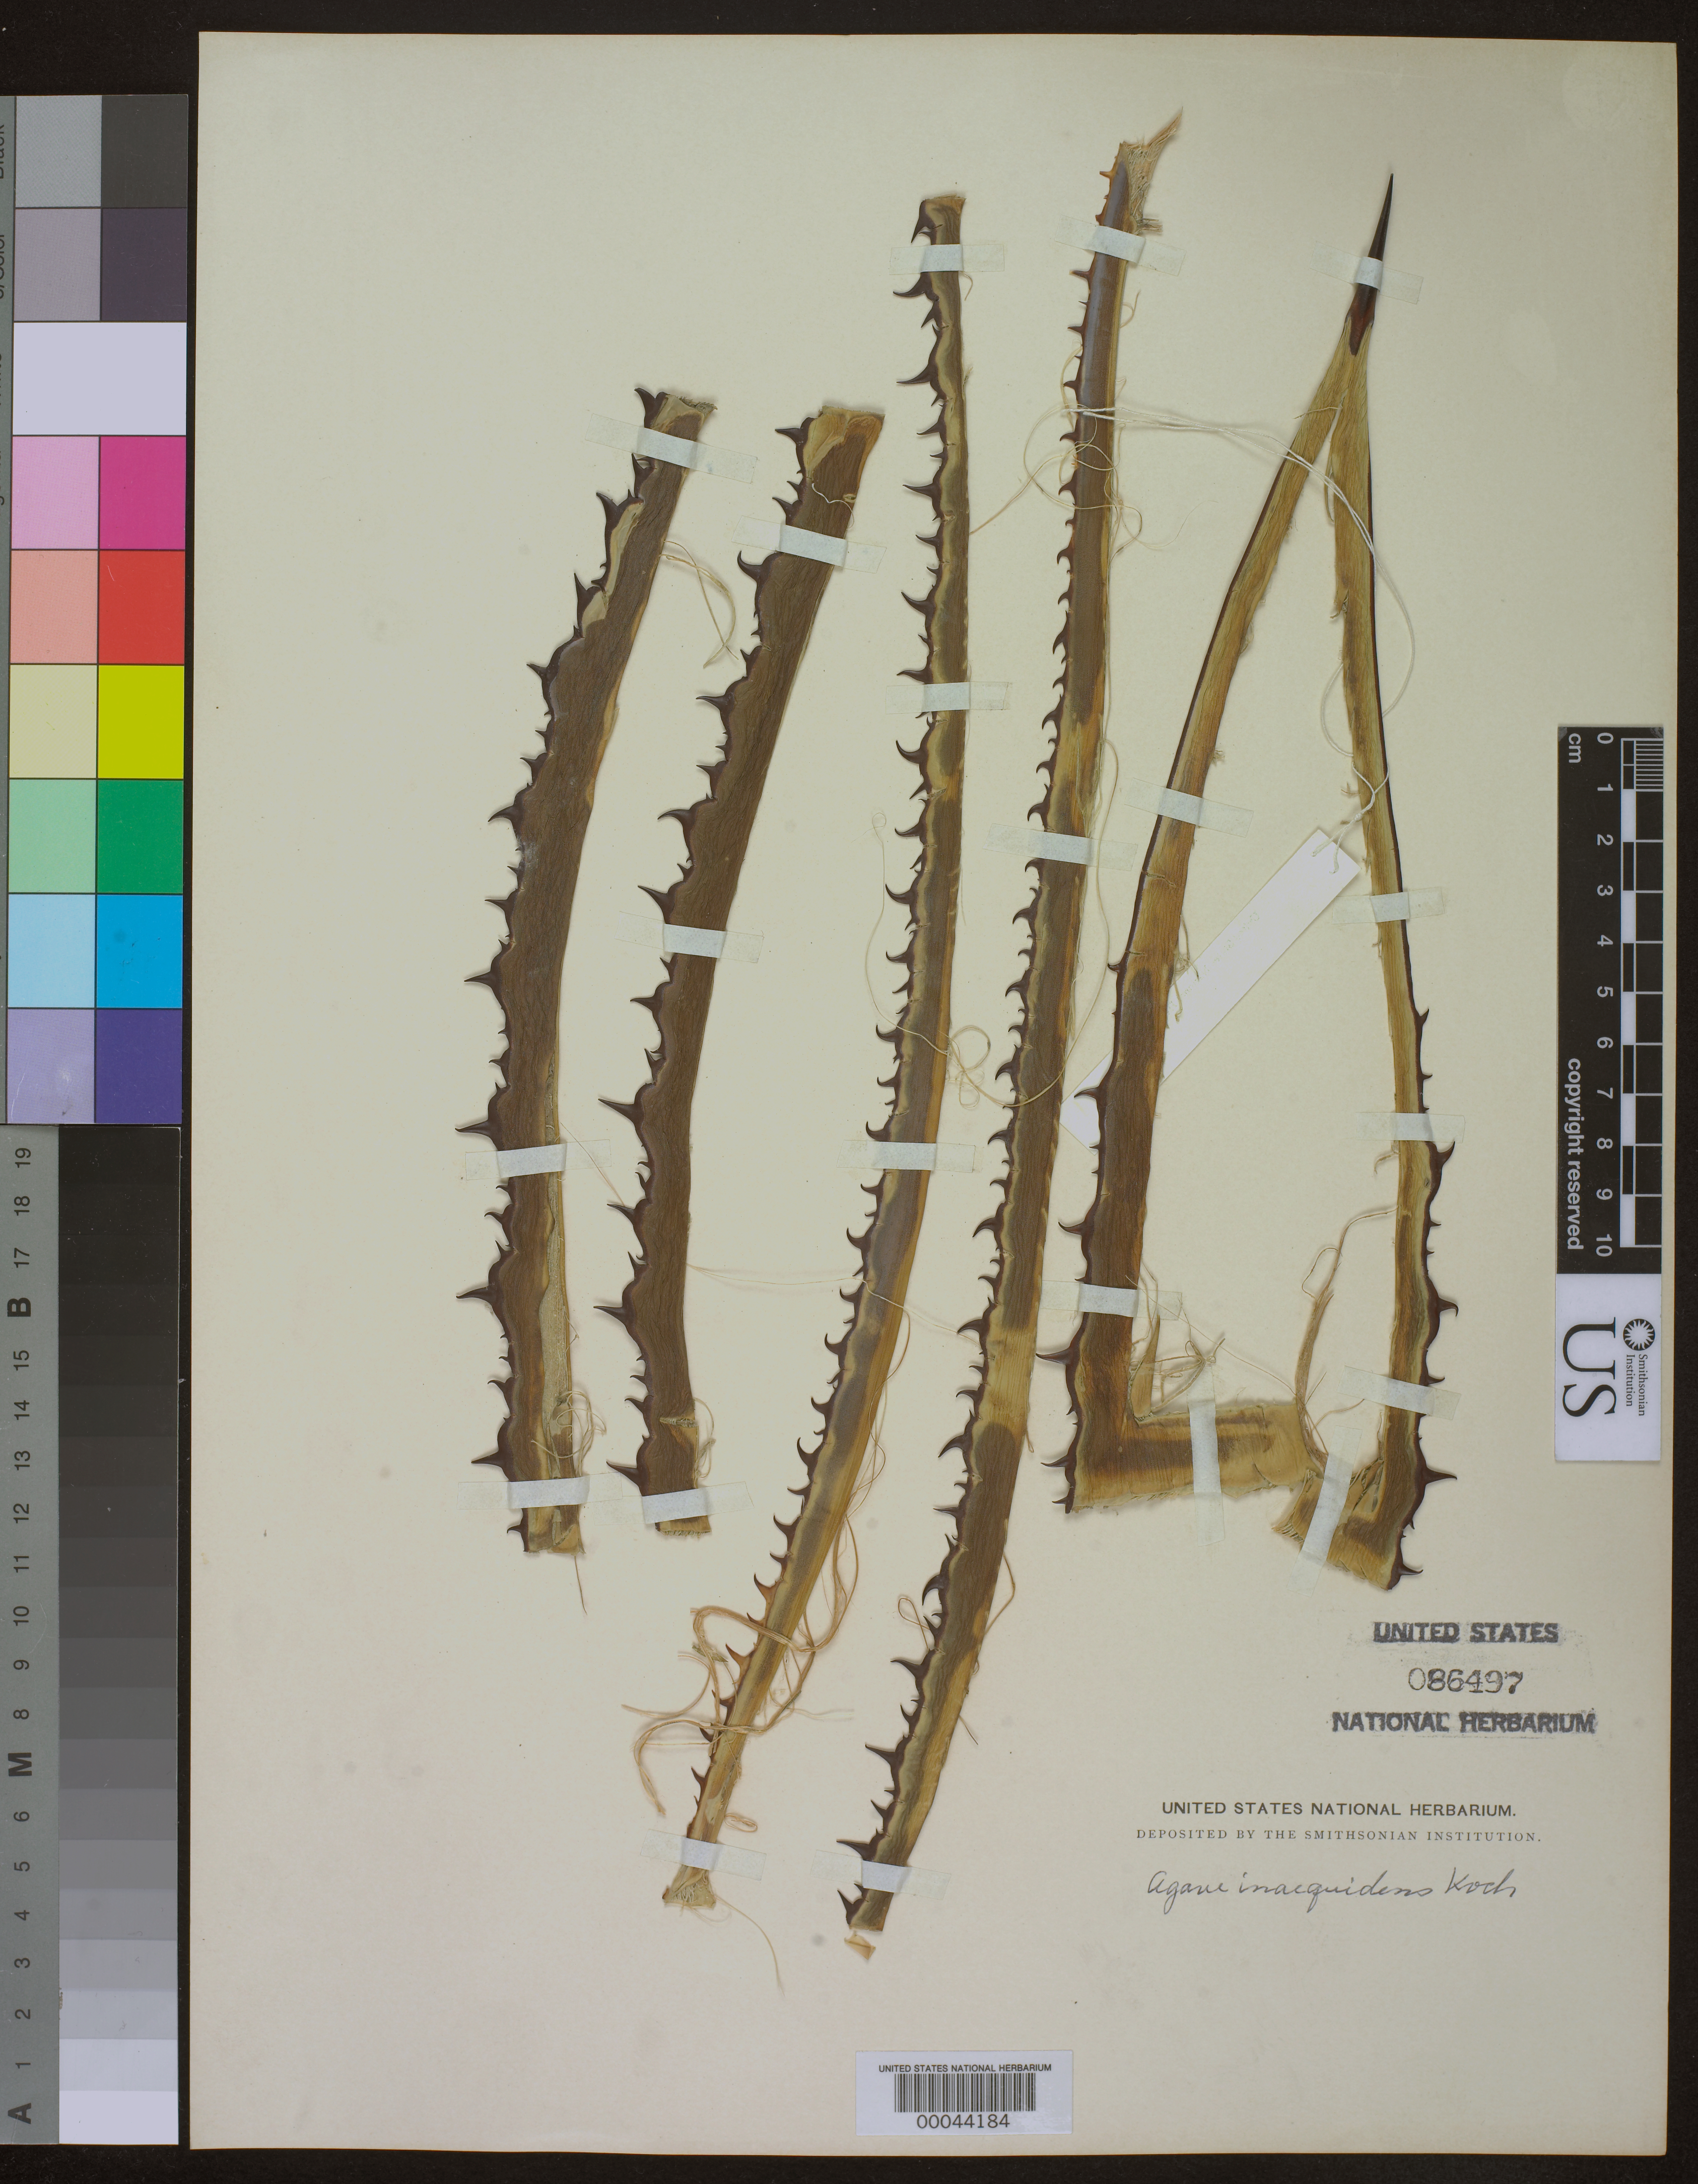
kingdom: Plantae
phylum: Tracheophyta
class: Liliopsida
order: Asparagales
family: Asparagaceae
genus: Agave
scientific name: Agave inaequidens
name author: K. Koch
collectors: J. N. Rose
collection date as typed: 11 Sep 1920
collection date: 1920-09-11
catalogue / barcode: US 86497